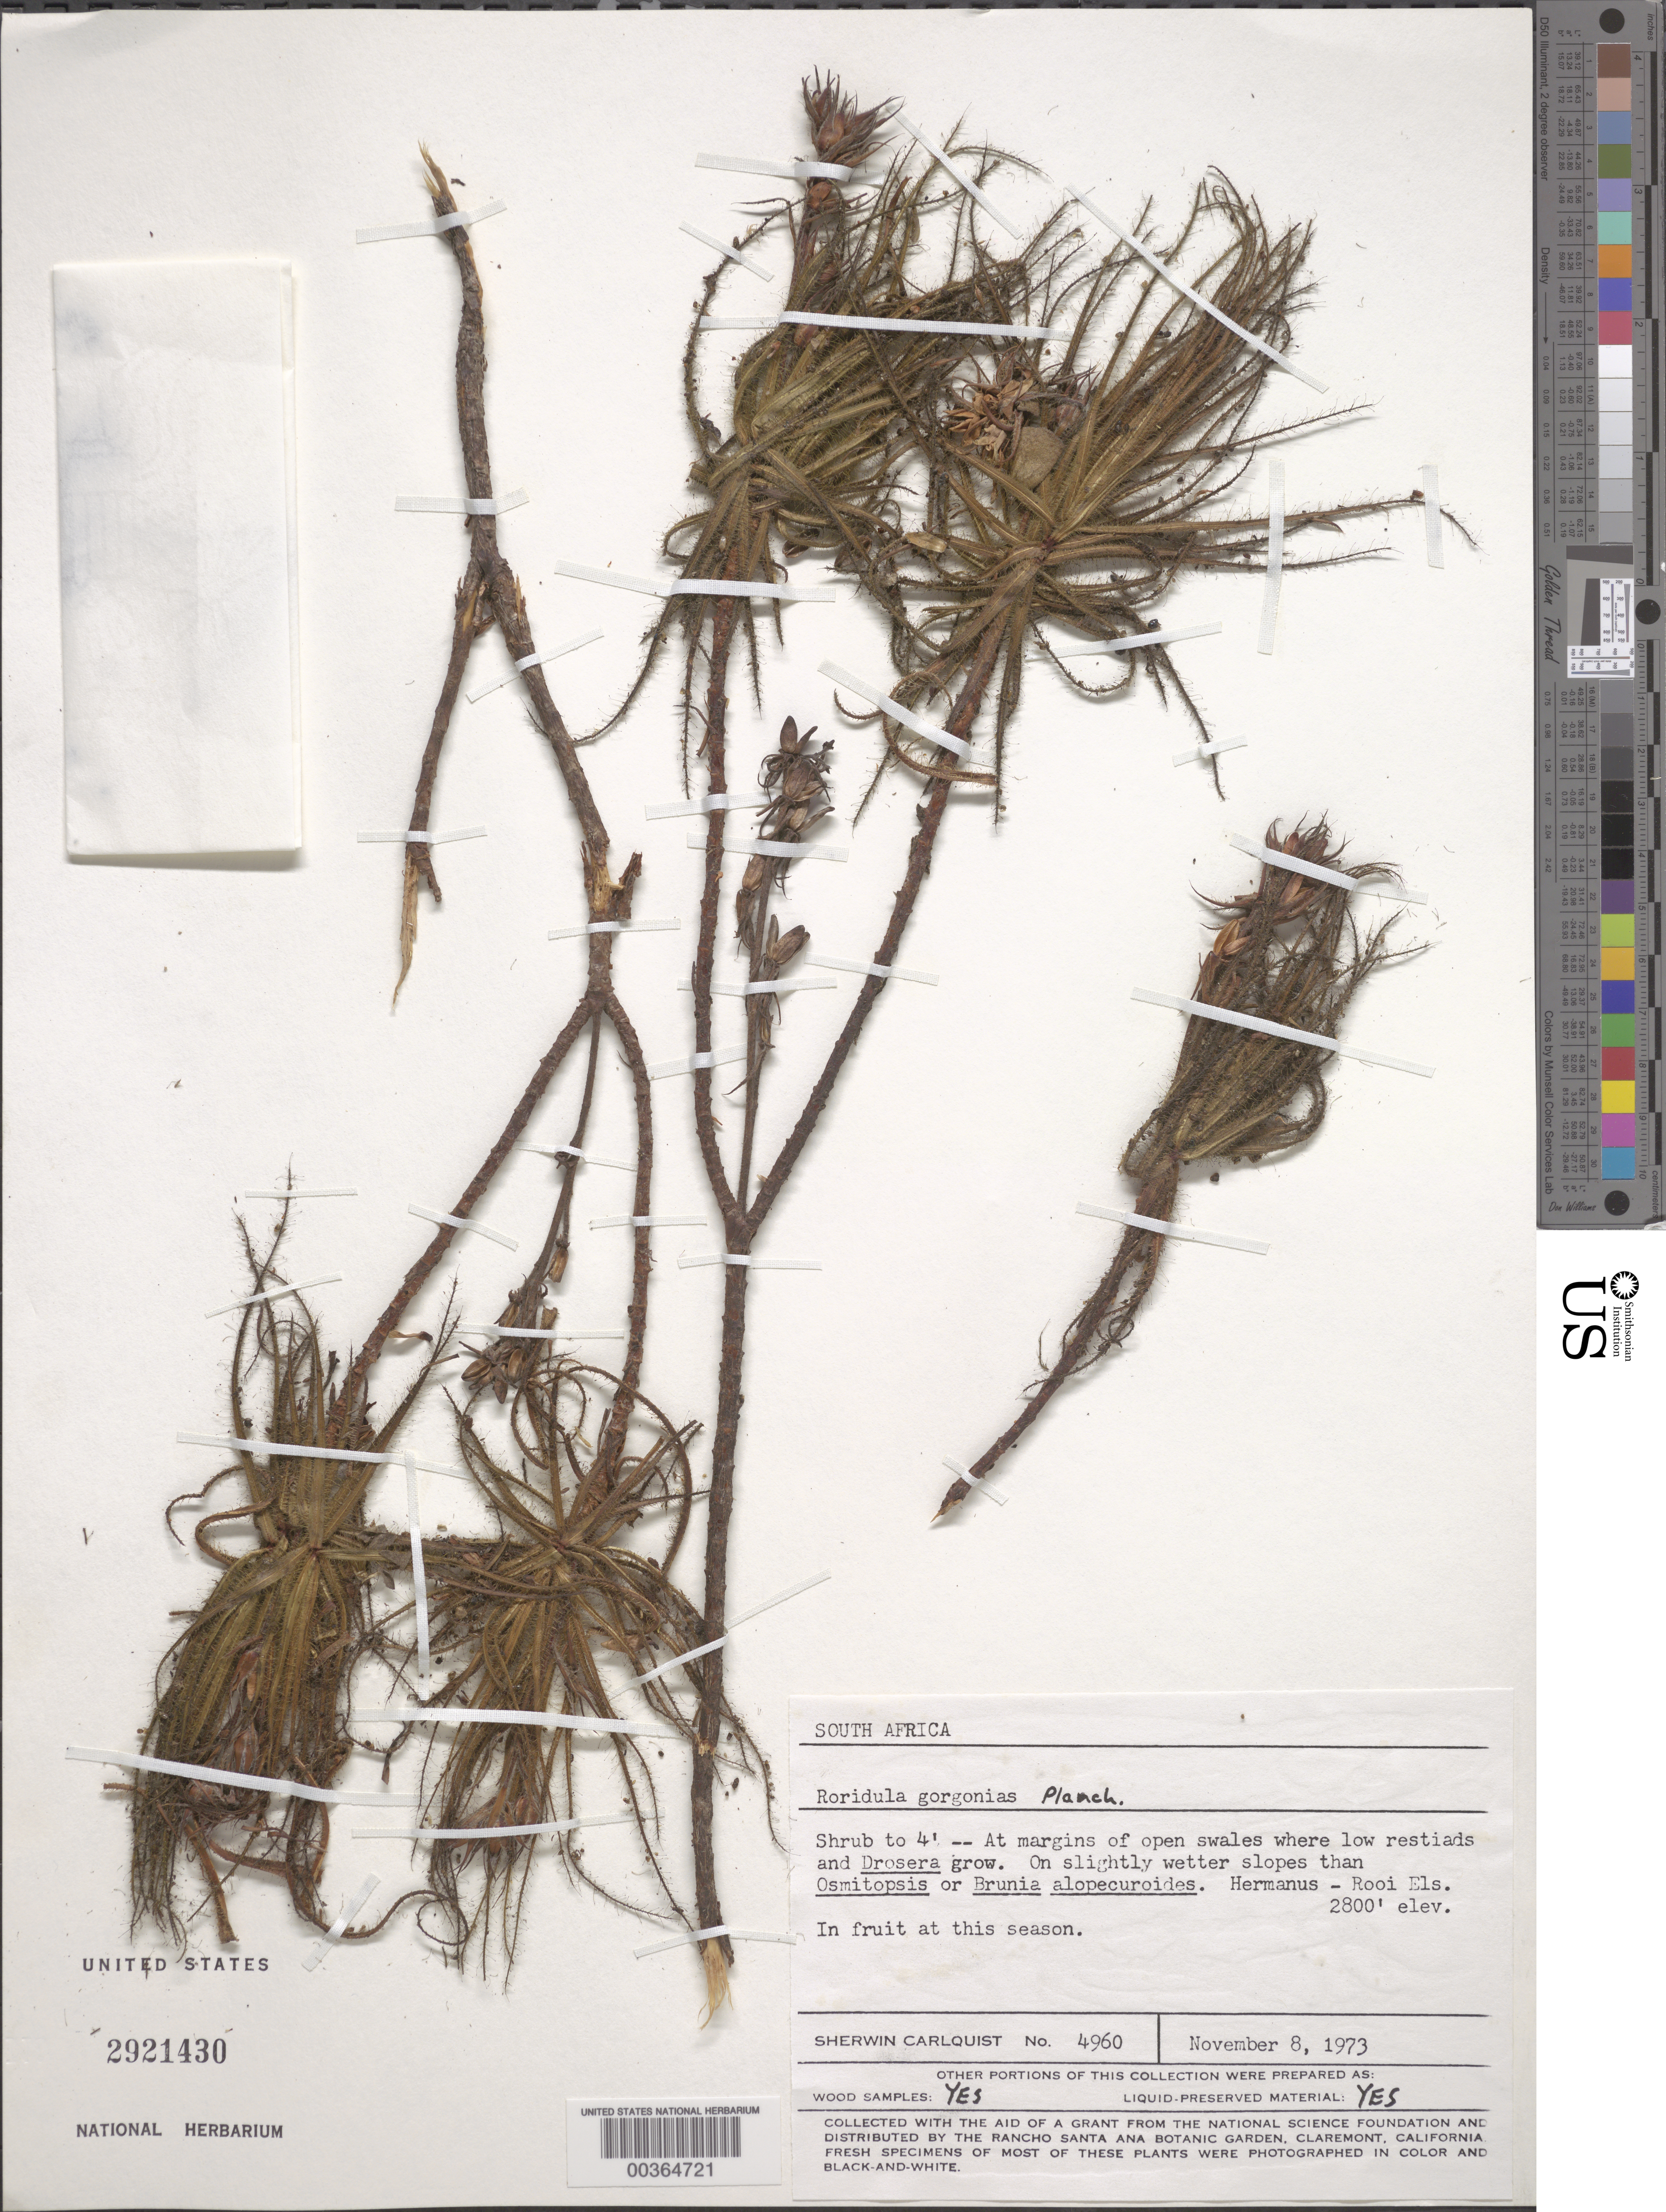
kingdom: Plantae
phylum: Tracheophyta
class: Magnoliopsida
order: Ericales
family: Roridulaceae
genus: Roridula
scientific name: Roridula gorgonias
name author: Planch.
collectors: S. Carlquist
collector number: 4960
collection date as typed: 08 Nov 1973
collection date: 1973-11-08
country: South Africa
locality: Hermanus - rooi els.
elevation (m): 853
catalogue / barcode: US 2921430